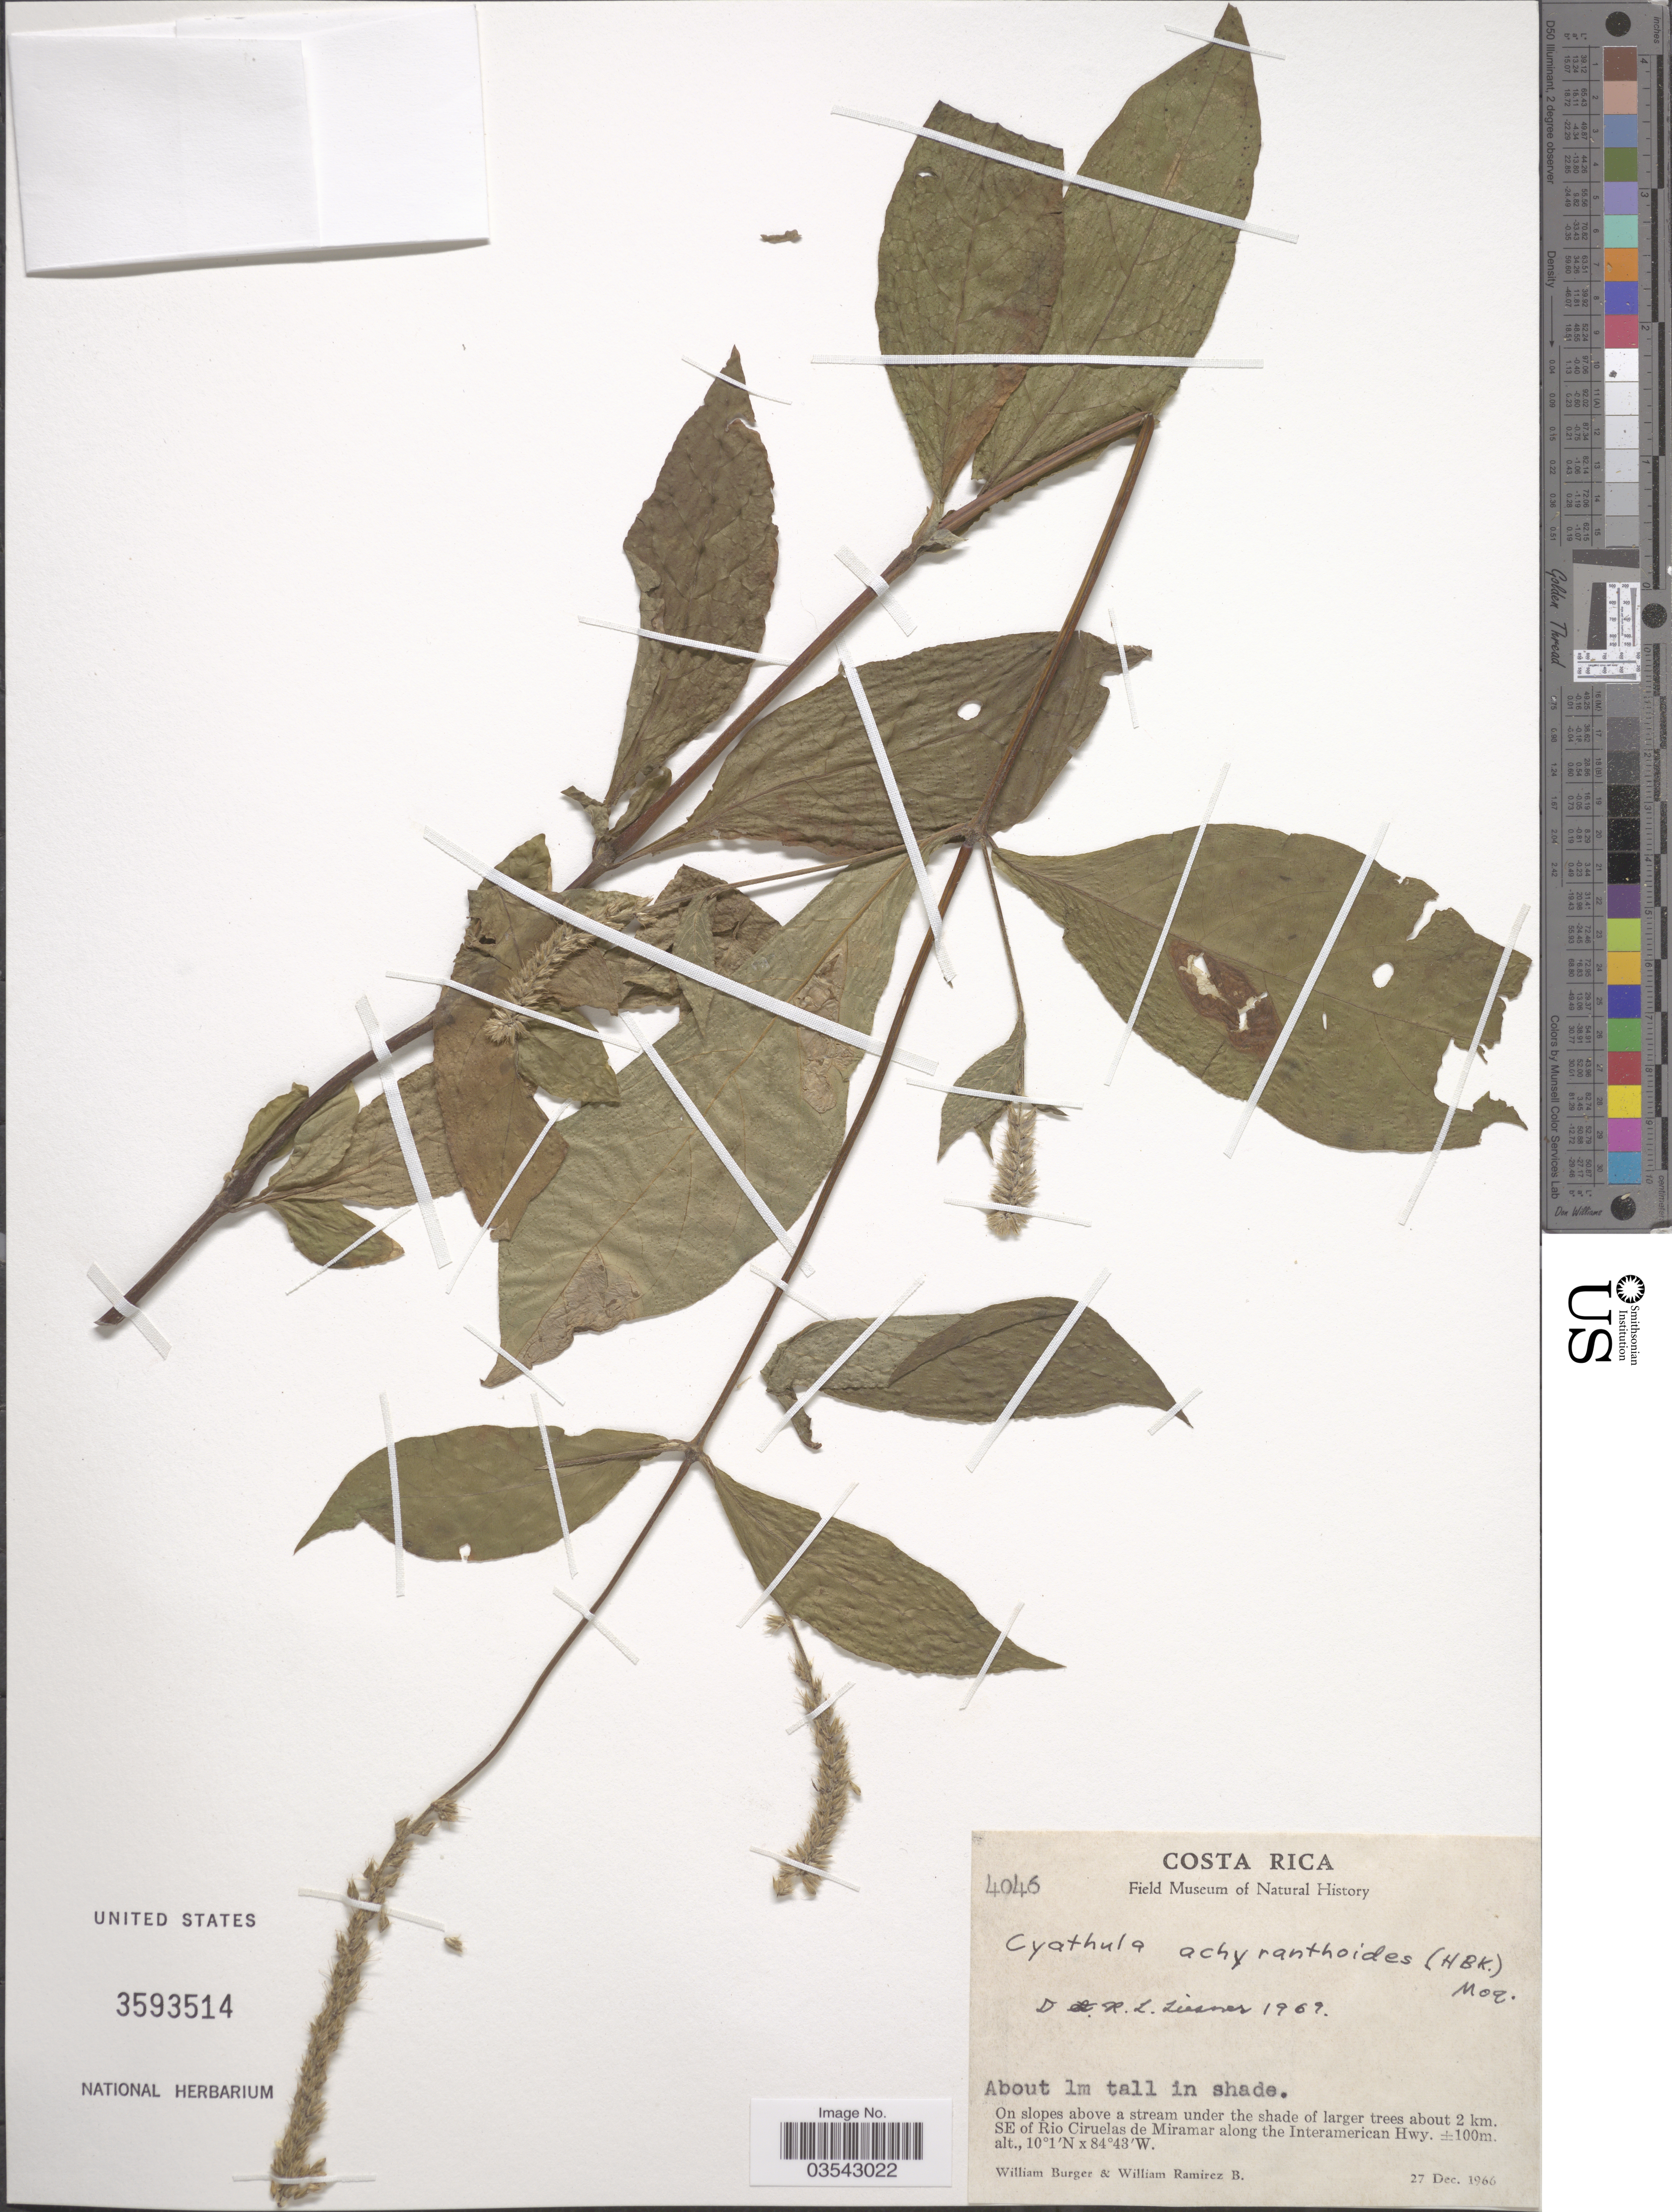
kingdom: Plantae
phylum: Tracheophyta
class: Magnoliopsida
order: Caryophyllales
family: Amaranthaceae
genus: Cyathula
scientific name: Cyathula achyranthoides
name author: (Kunth) Moq.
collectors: W. Burger & W. Ramirez B.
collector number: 4046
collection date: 1966-12-27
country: Costa Rica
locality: On slope above a stream under the shade of larger trees about 2 km. SE of Rio Ciruelas de Miramar along the Interamerican Hwy.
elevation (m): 100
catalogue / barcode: US 3593514